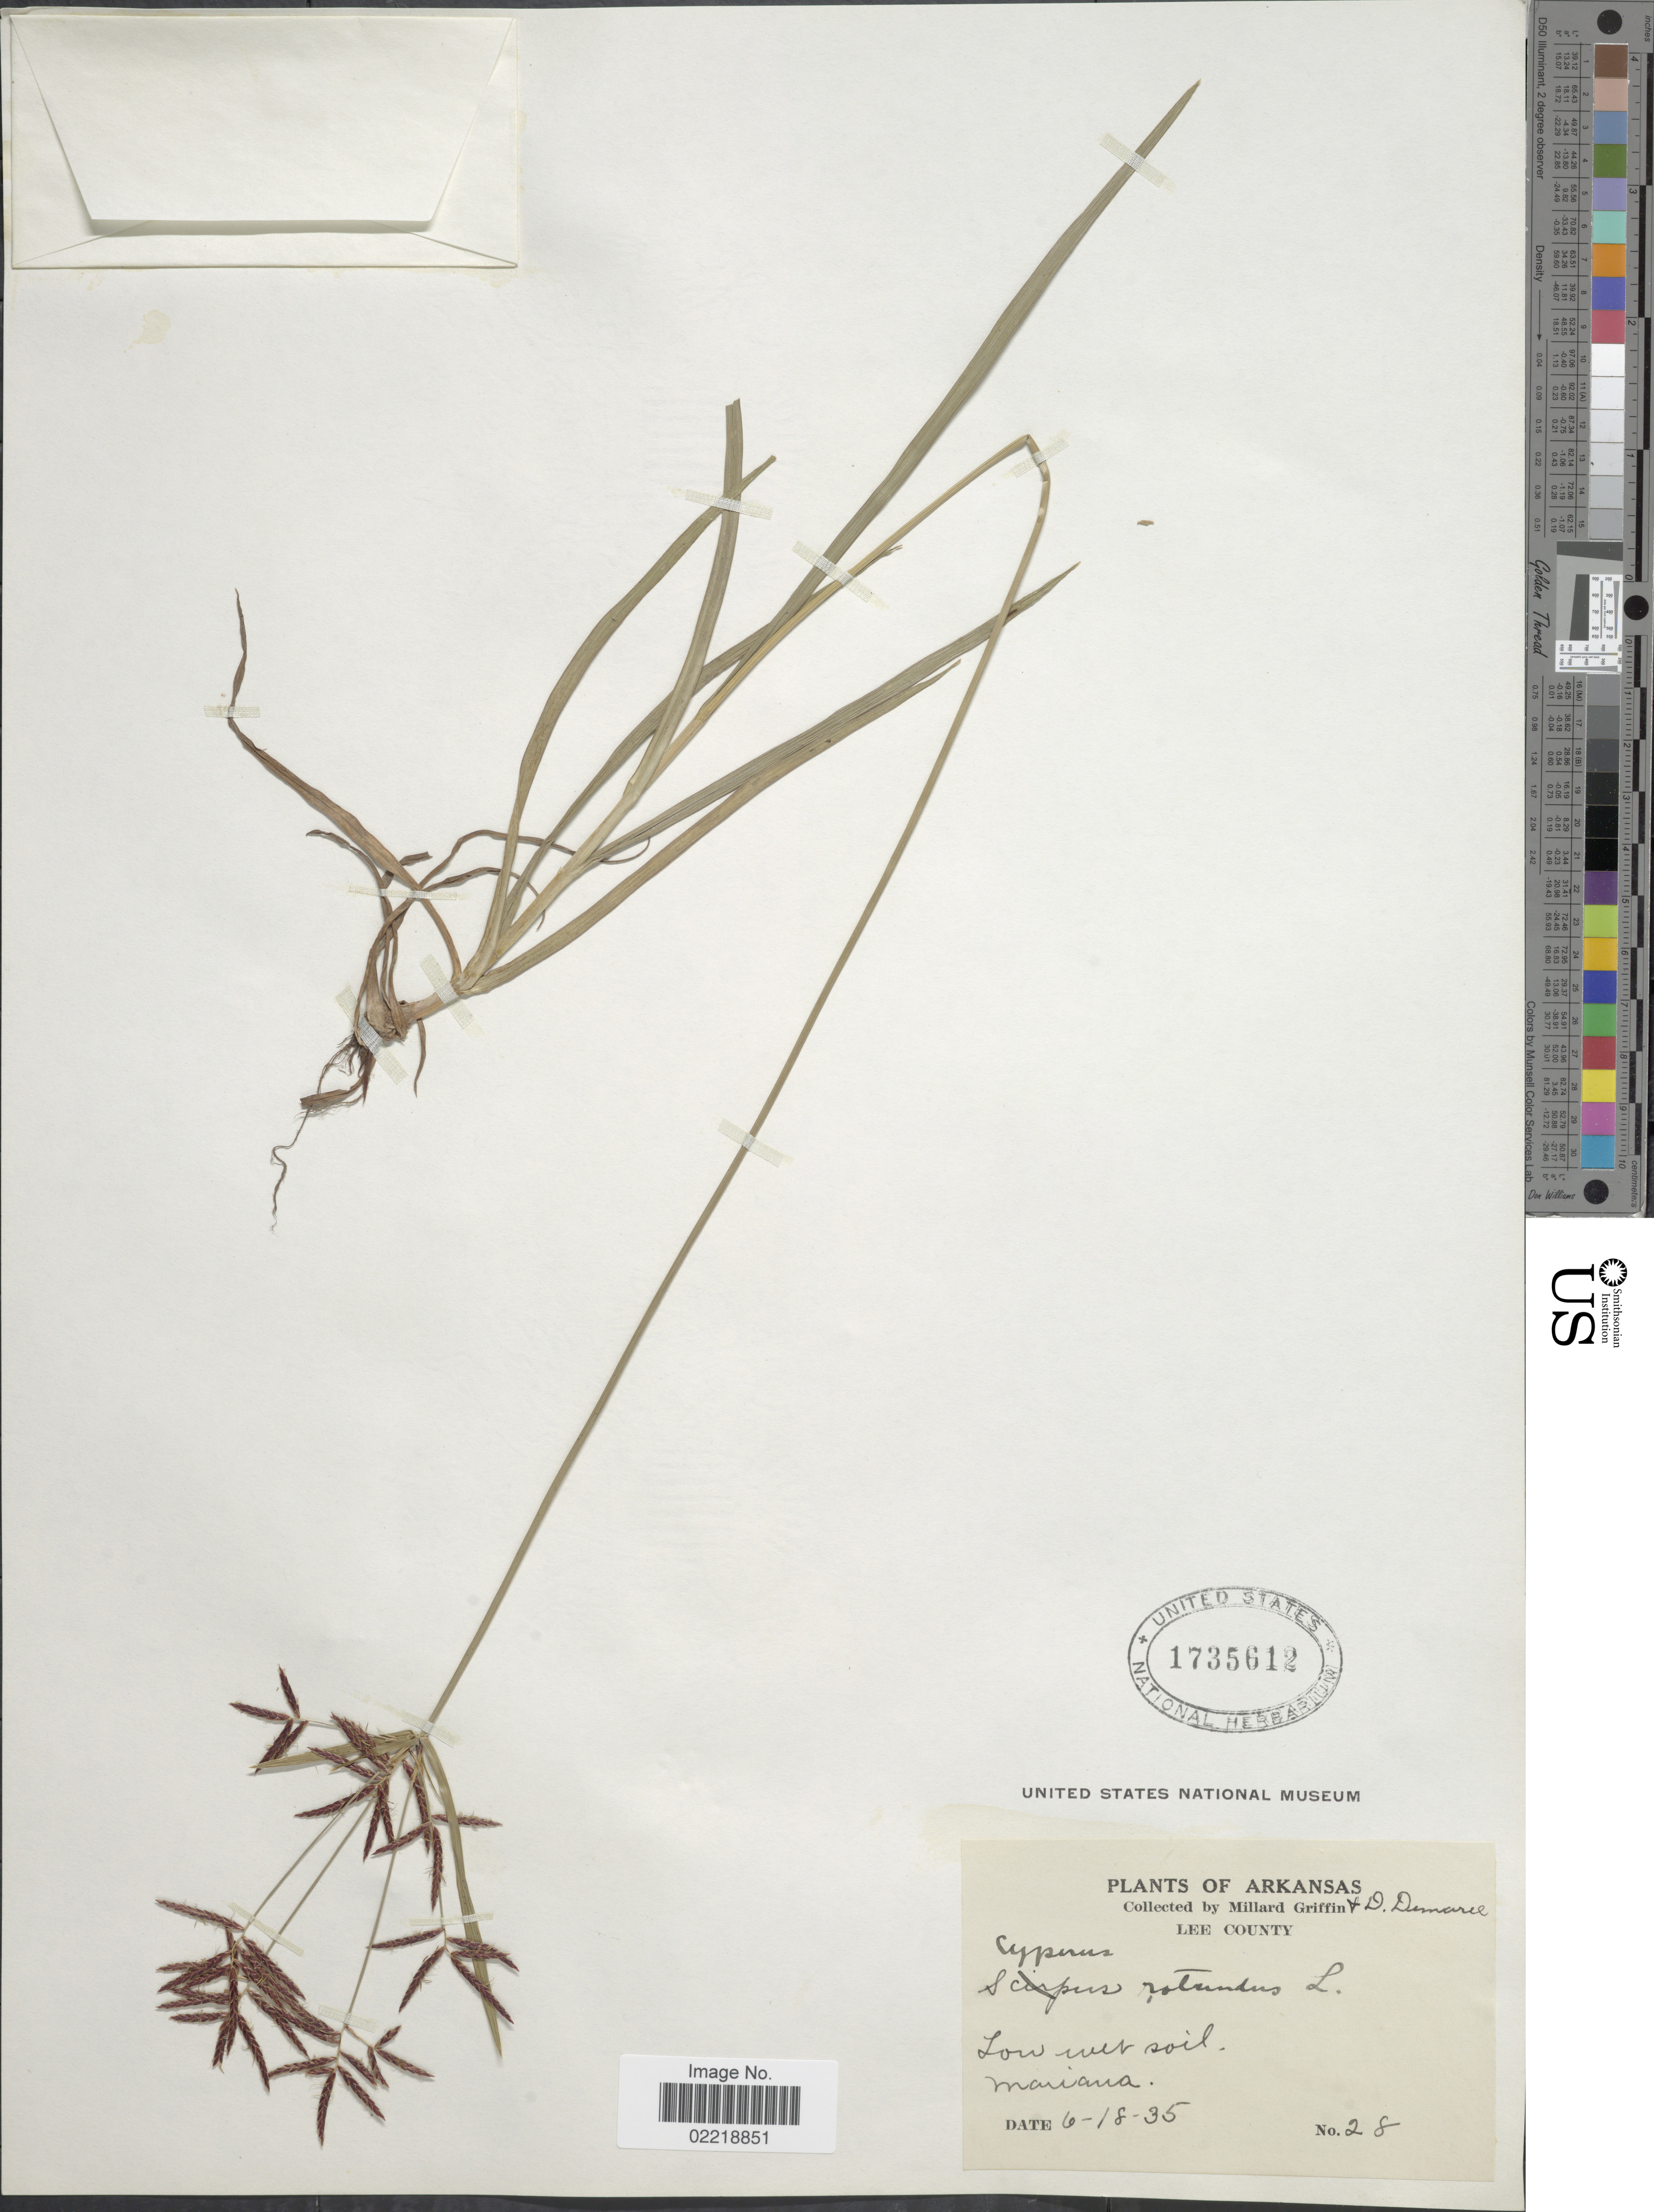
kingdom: Plantae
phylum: Tracheophyta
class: Liliopsida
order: Poales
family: Cyperaceae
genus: Cyperus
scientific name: Cyperus rotundus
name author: L.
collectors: M. Griffin & D. Demaree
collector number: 28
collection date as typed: Transcribed d/m/y: 18/6/35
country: United States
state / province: Arkansas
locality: Lee County, Low wet soil, Mariana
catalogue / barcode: US 1735612